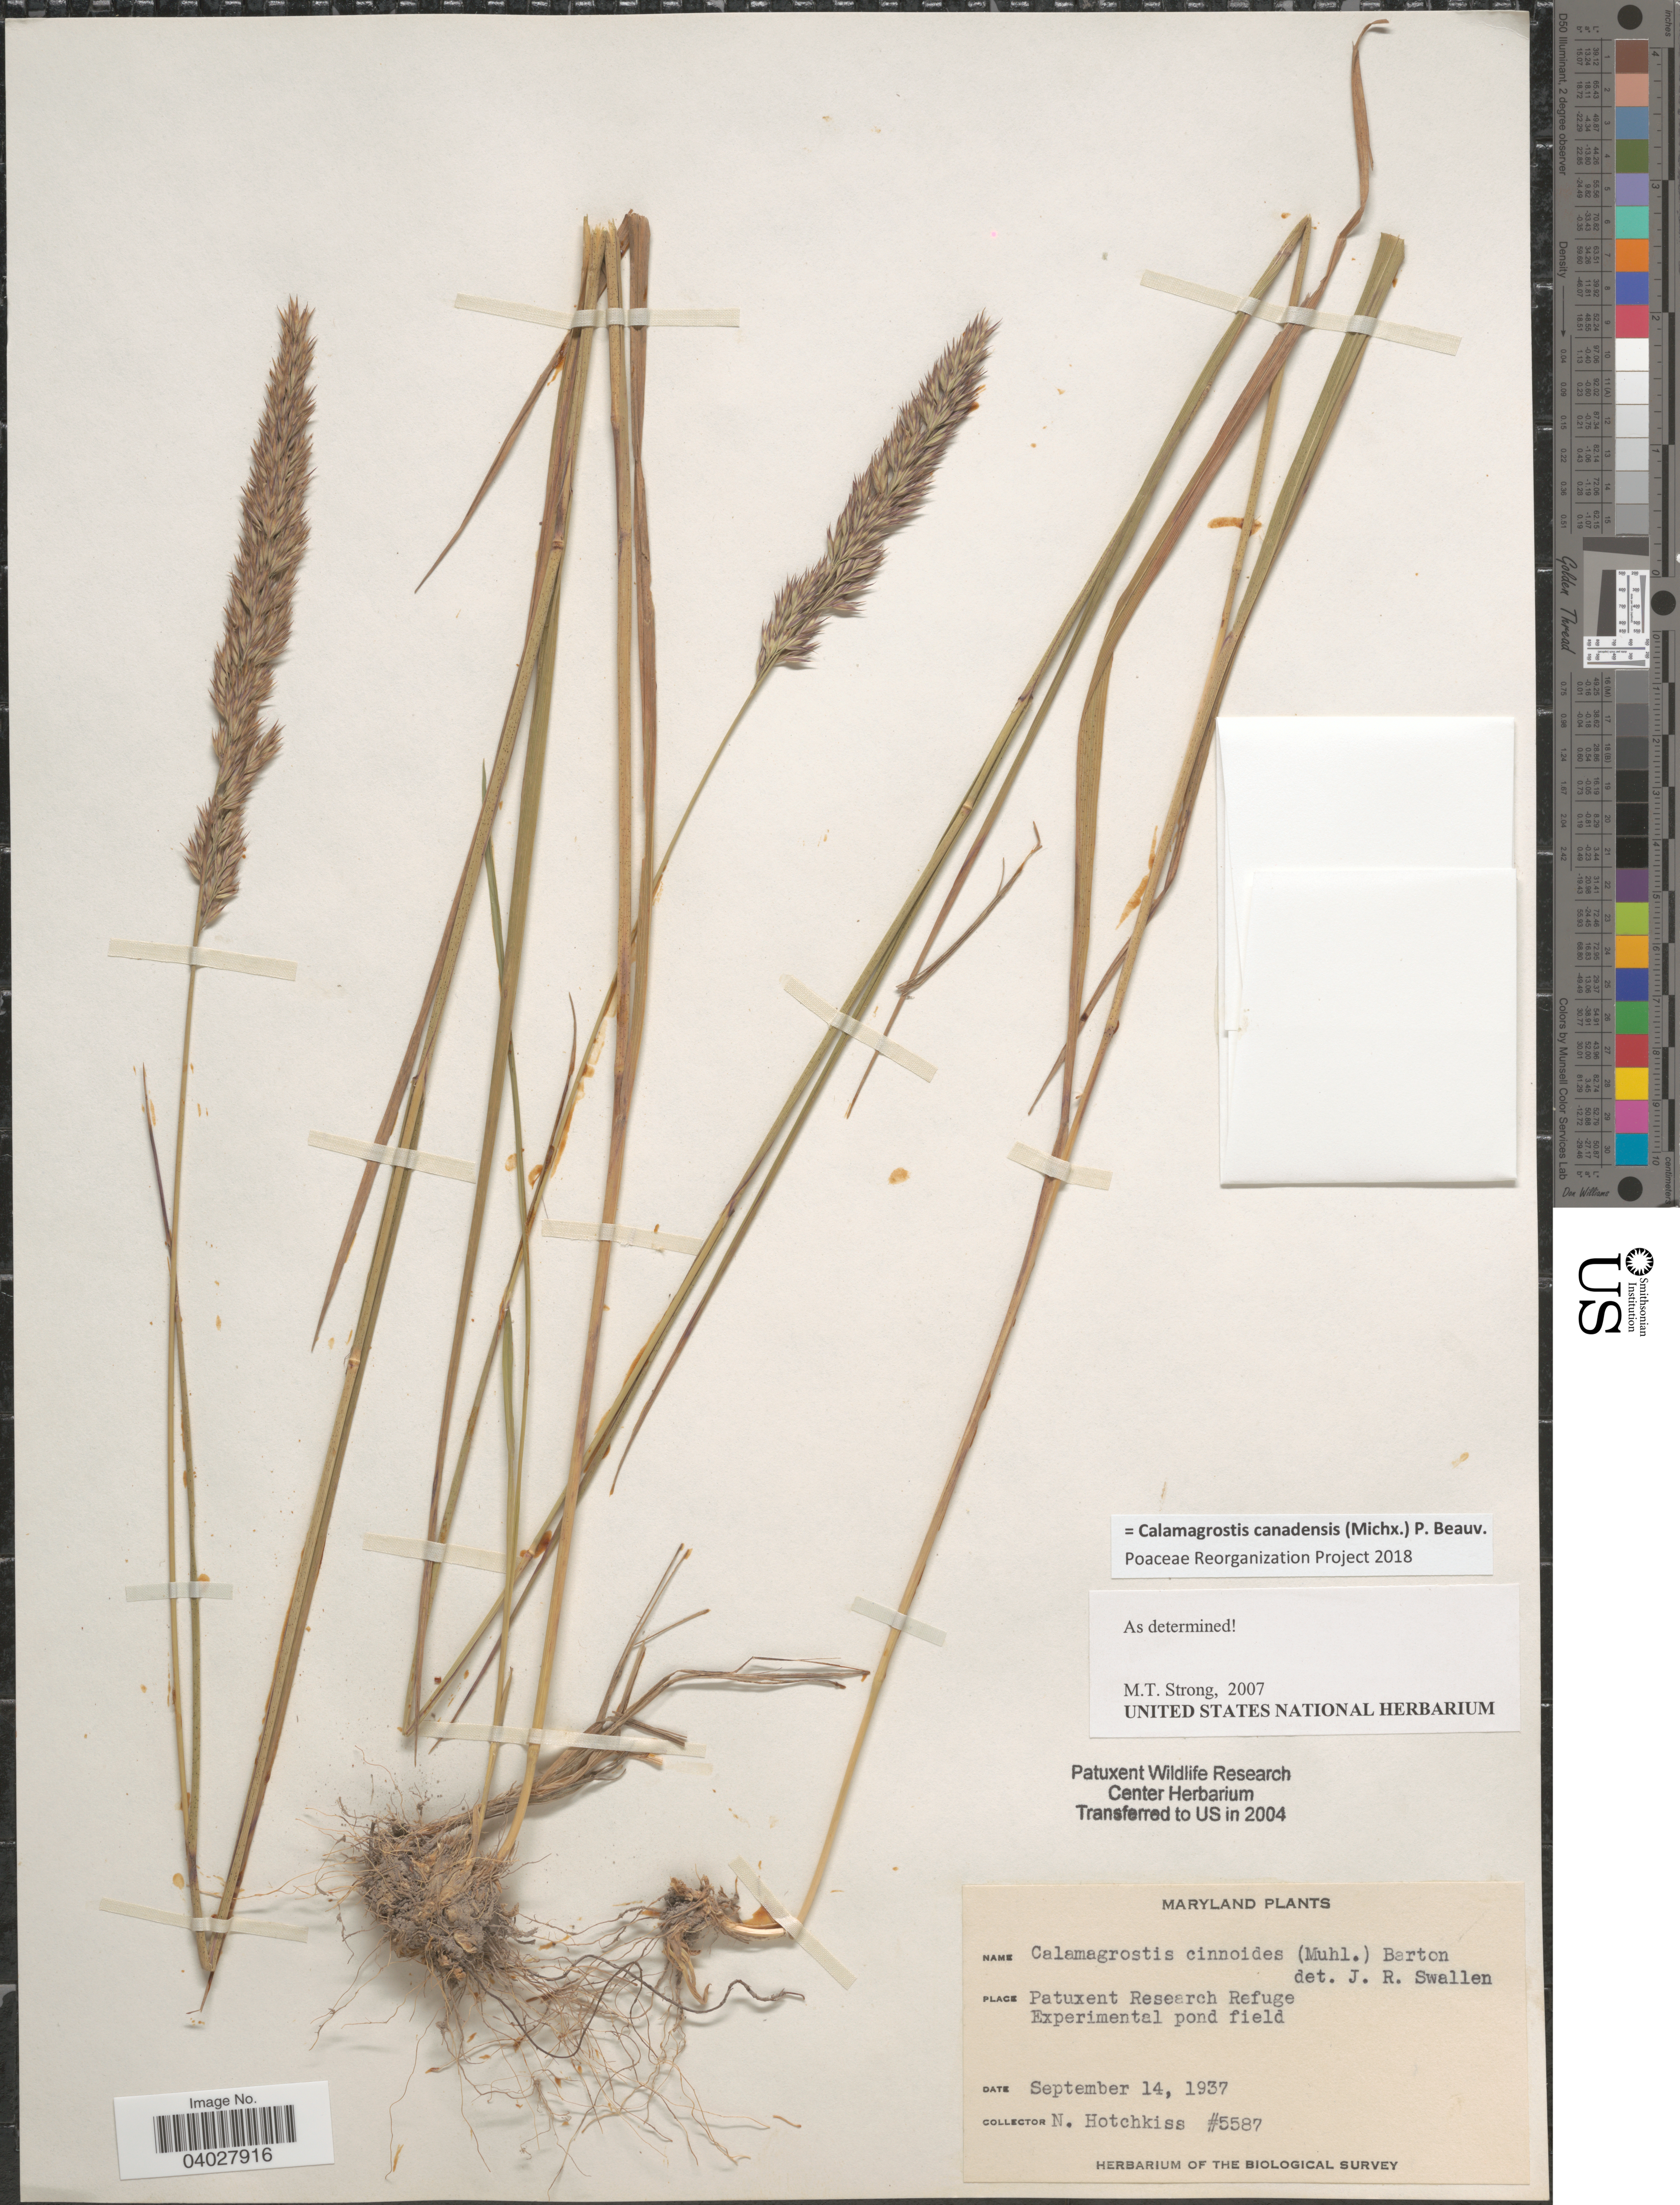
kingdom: Plantae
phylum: Tracheophyta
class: Liliopsida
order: Poales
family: Poaceae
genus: Calamagrostis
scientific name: Calamagrostis canadensis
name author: (Michx.) P. Beauv.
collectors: N. Hotchkiss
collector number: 5587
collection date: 1937-09-14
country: United States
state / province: Maryland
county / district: Prince George's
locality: Patuxent Research Refuge. Experimental pond field.